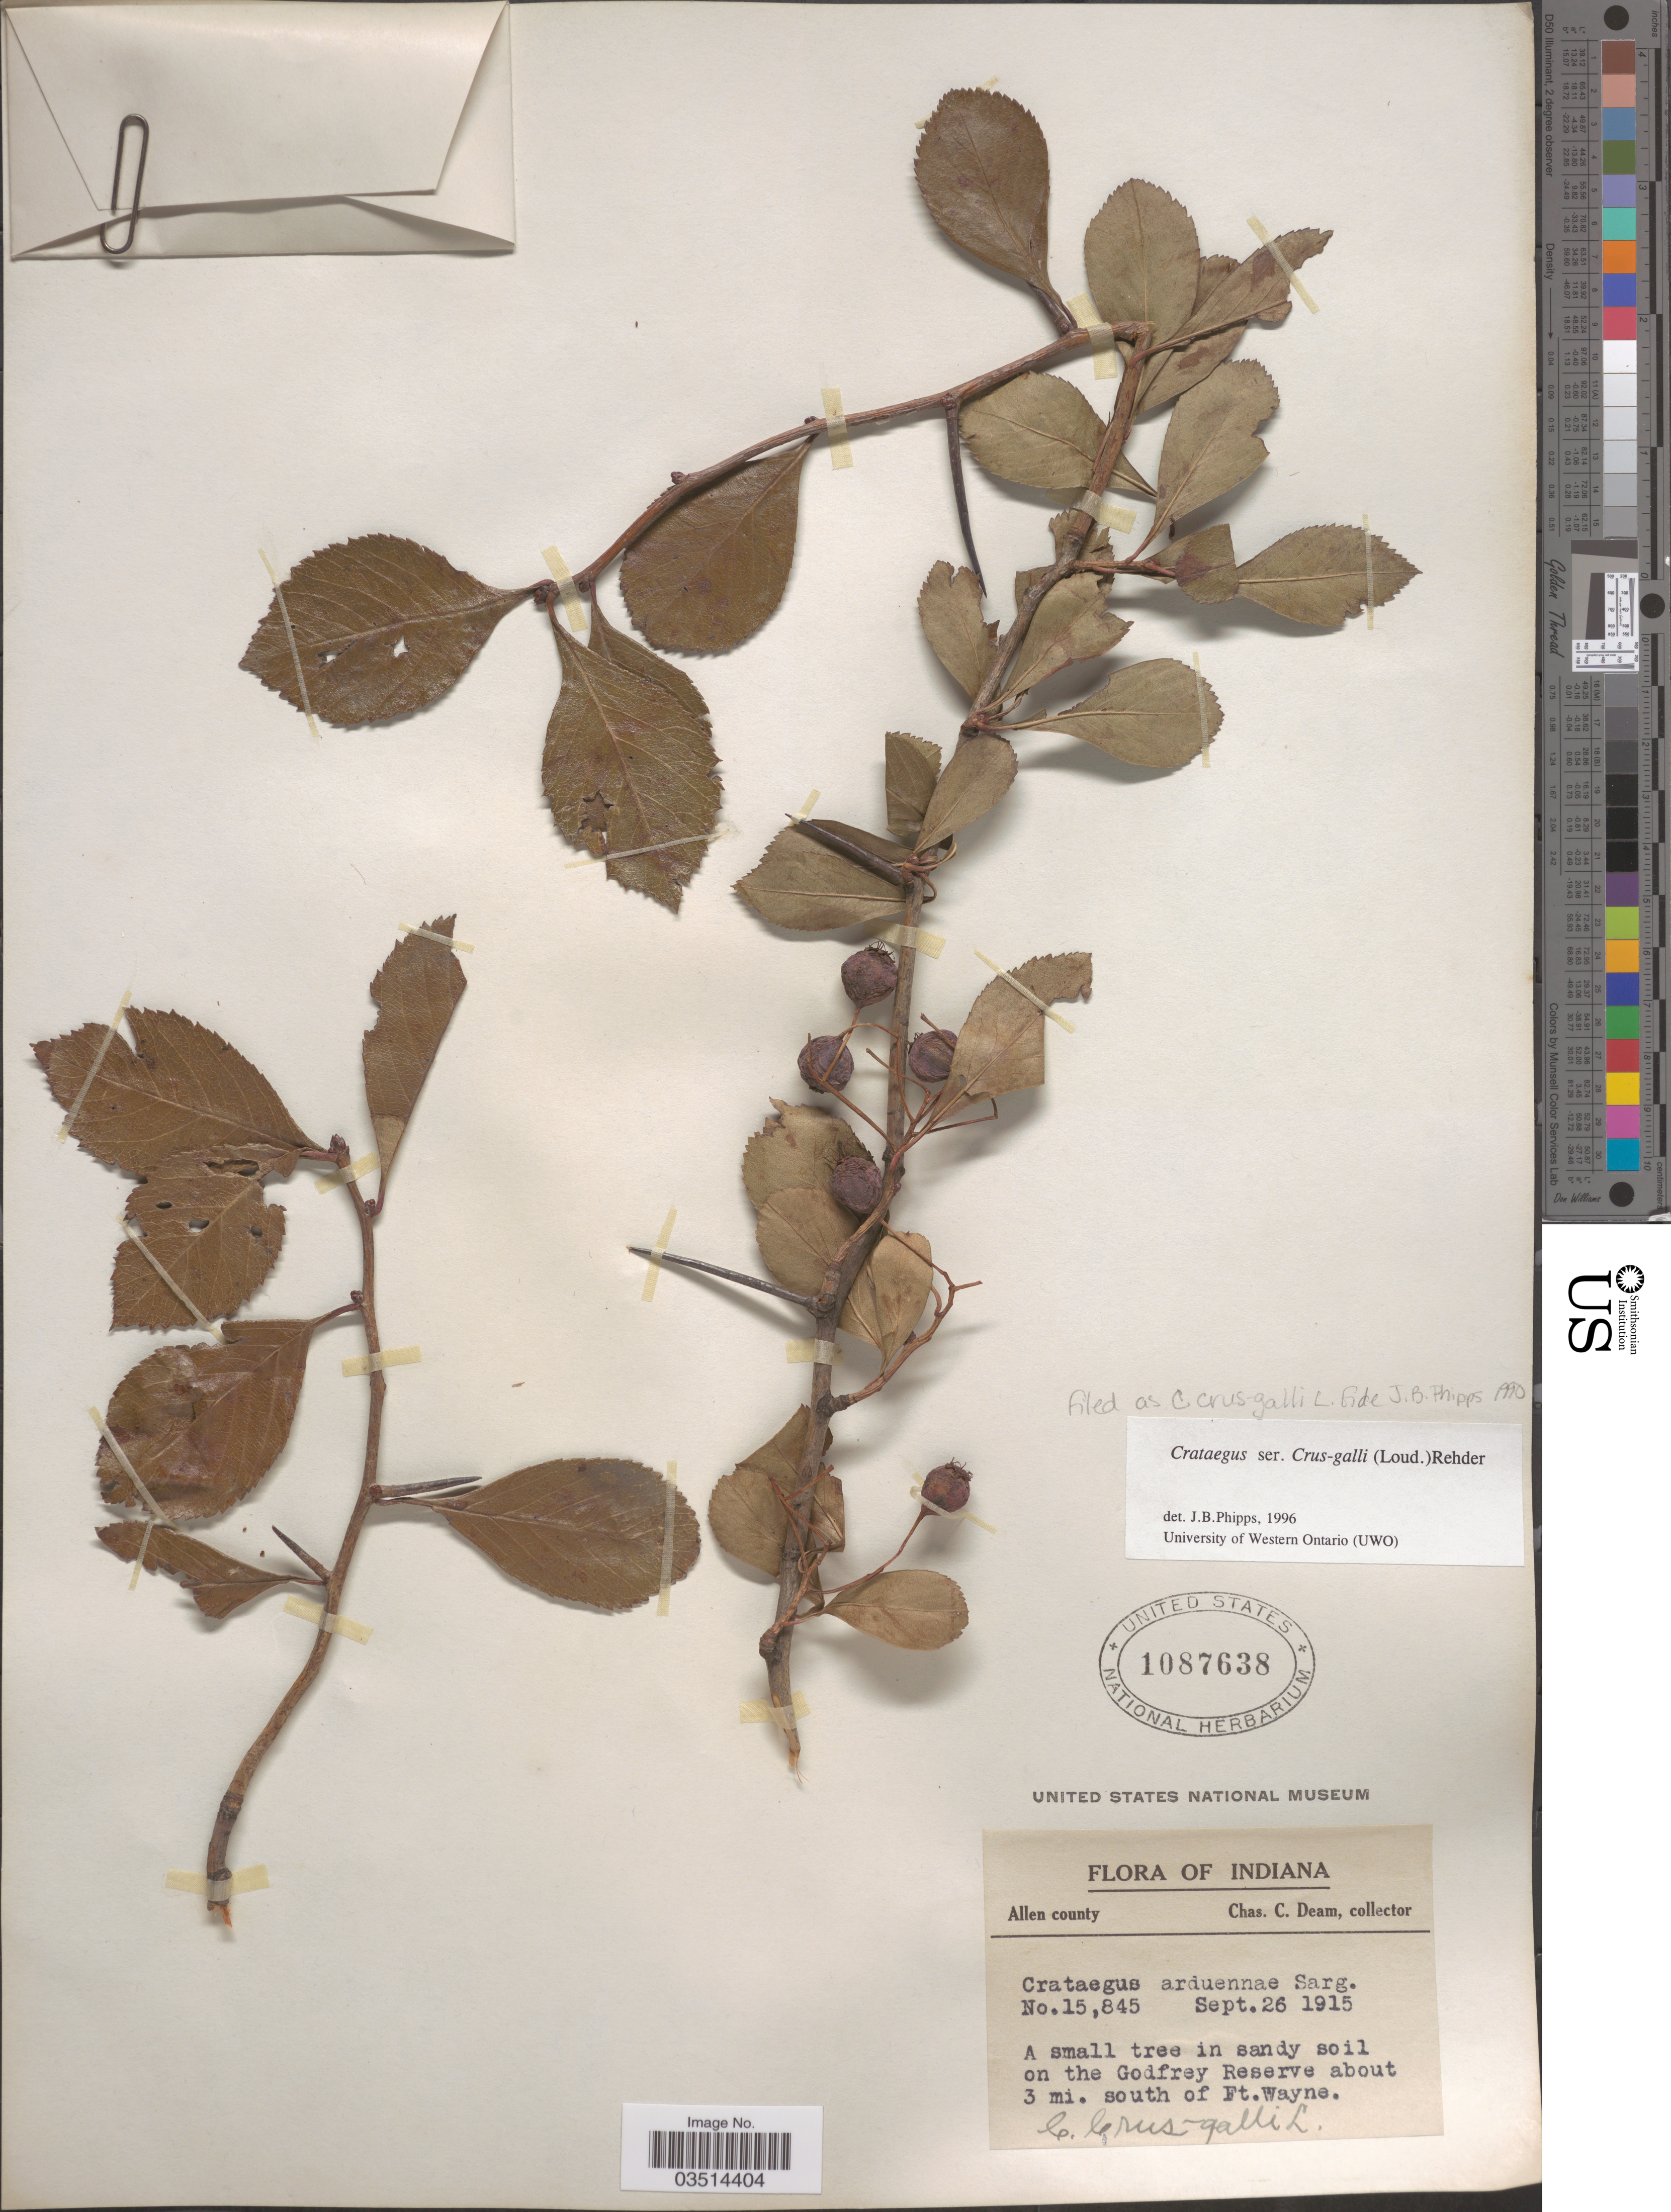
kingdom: Plantae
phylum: Tracheophyta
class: Magnoliopsida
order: Rosales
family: Rosaceae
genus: Crataegus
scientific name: Crataegus crus-galli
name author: L.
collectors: C. C. Deam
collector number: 15845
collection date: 1915-09-26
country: United States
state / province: Indiana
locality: Allen County. On the Godfrey Reserve about 3 mi. south of Ft. Wayne.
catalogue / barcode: US 1087638